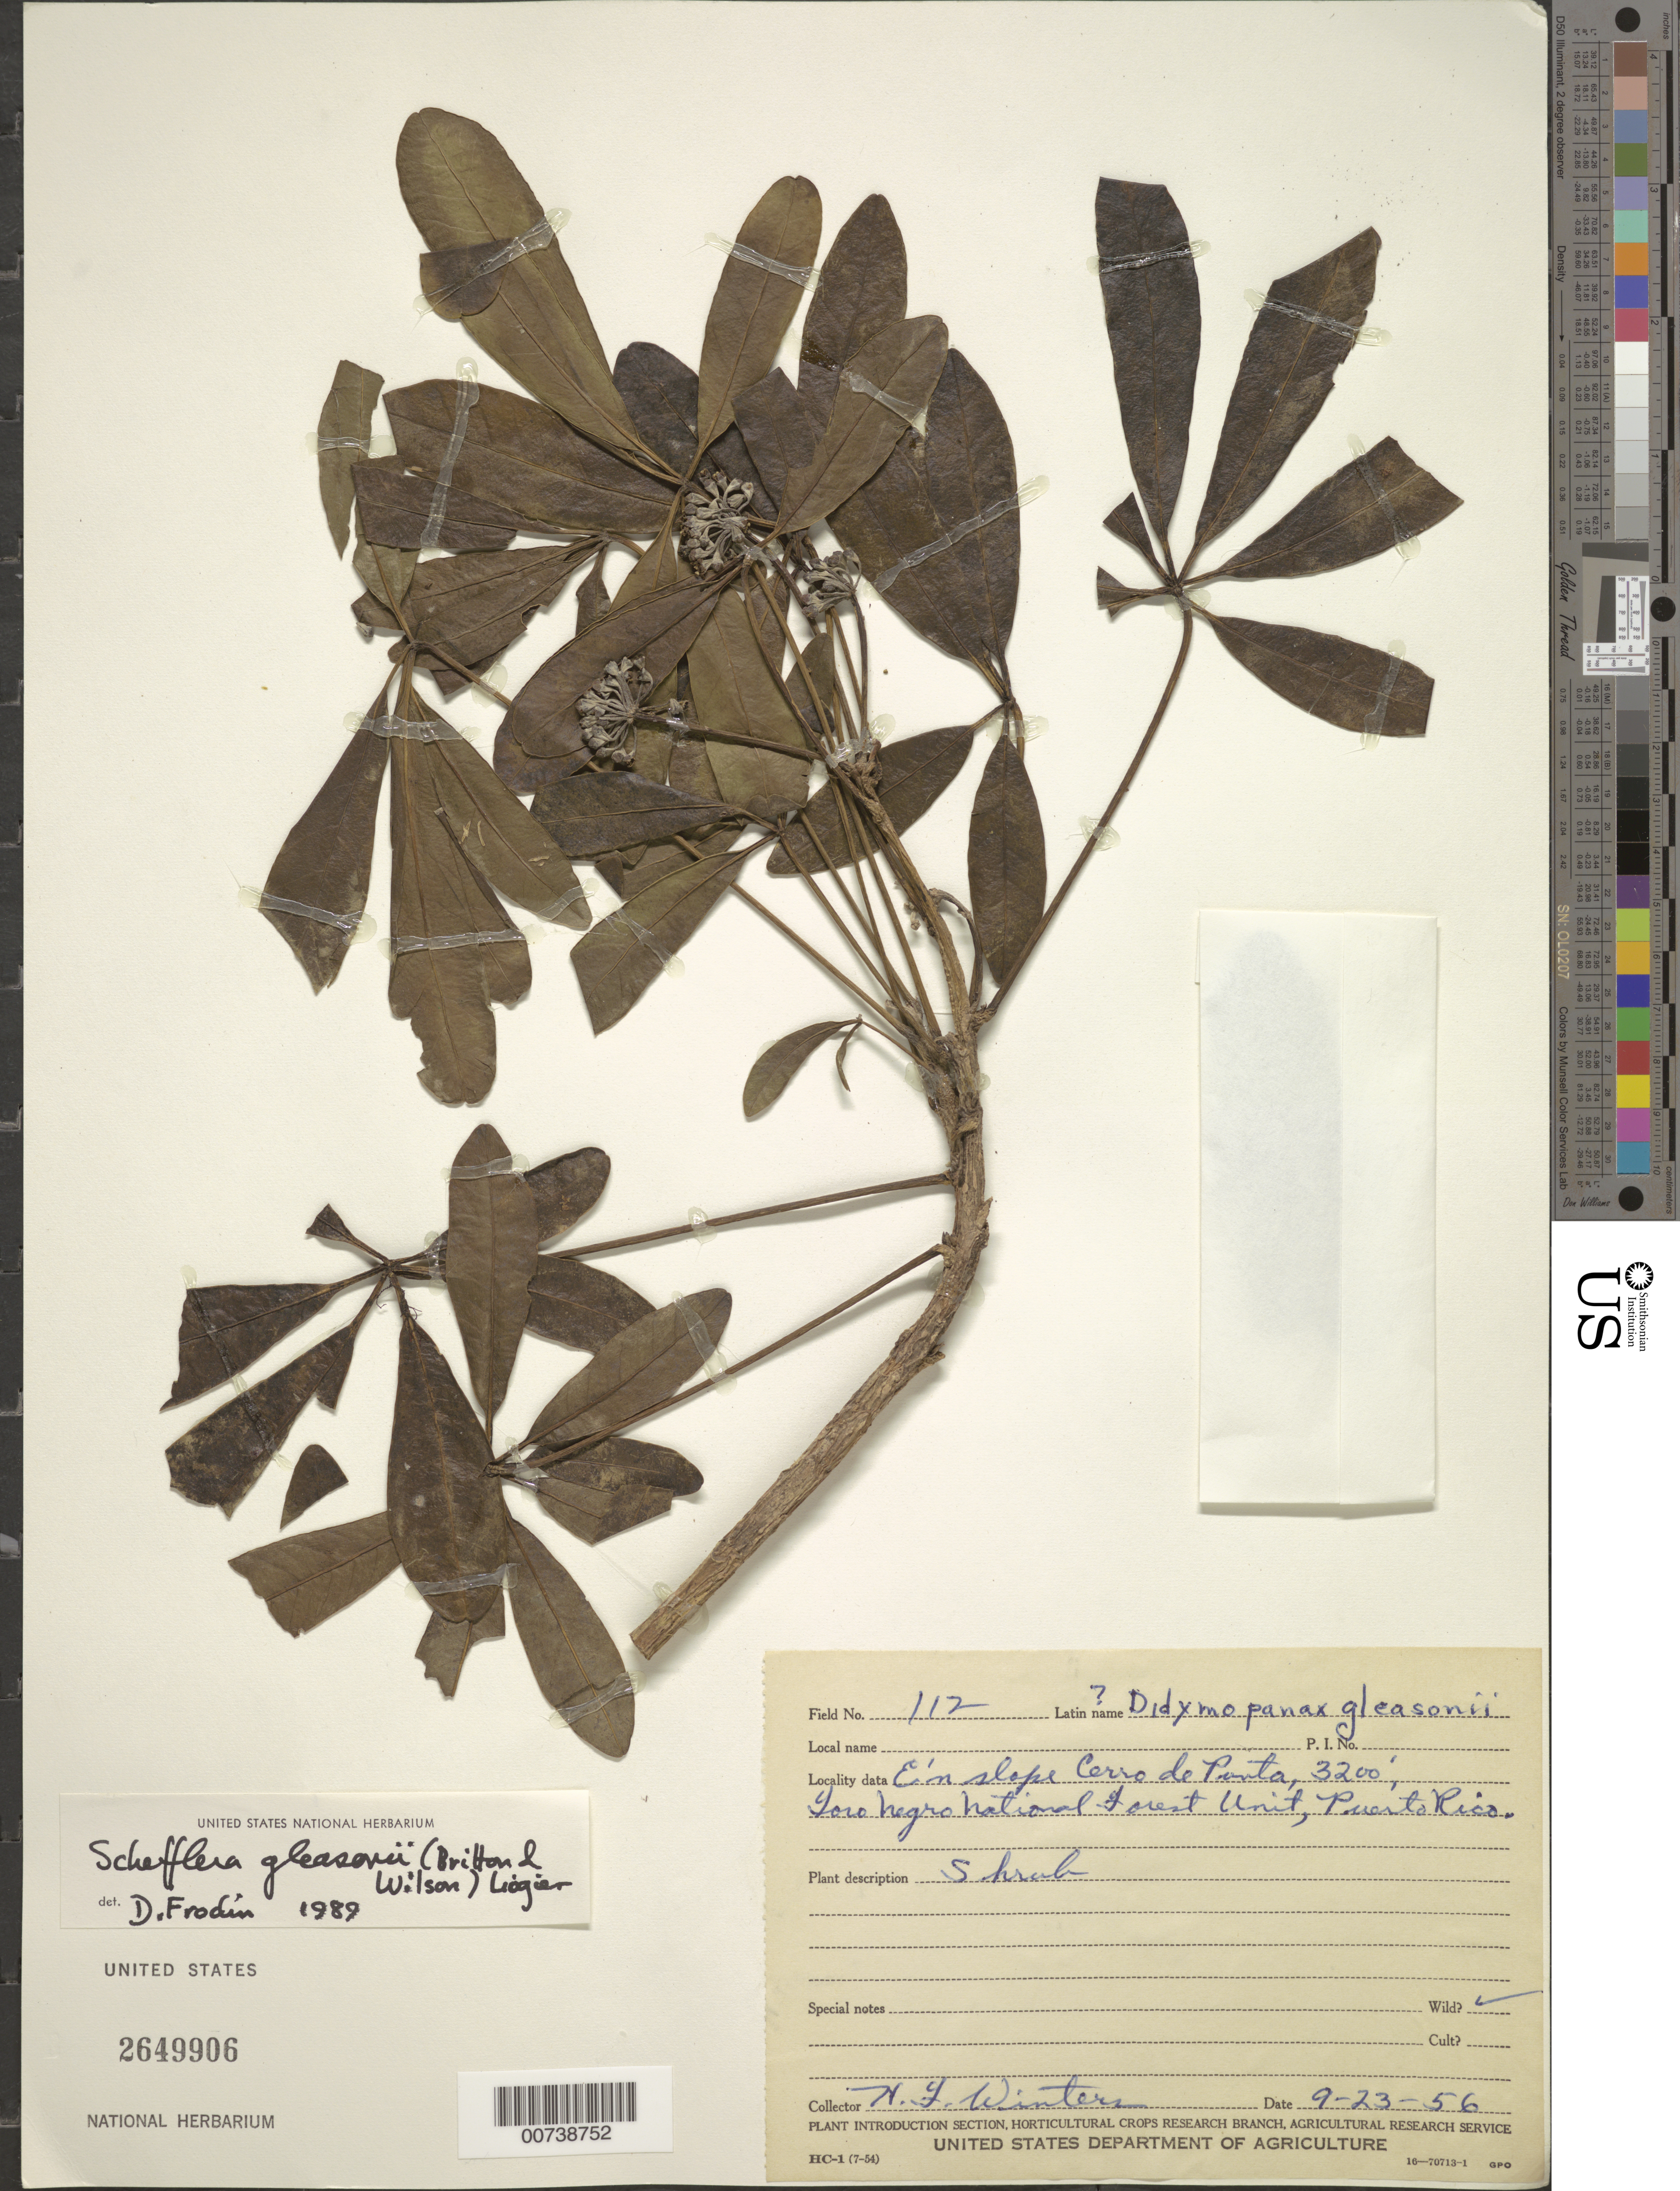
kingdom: Plantae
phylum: Tracheophyta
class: Magnoliopsida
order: Apiales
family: Araliaceae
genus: Schefflera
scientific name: Schefflera gleasonii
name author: (Britton & P. Wilson) Alain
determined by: Frodin, D. G.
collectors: H. Winters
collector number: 112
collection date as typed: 23 Sep 1956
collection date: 1956-09-23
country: Puerto Rico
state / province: Jayuya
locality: Toro Negro National Forest Unit, Cerro de Punta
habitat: On slope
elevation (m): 975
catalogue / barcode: US 2649906